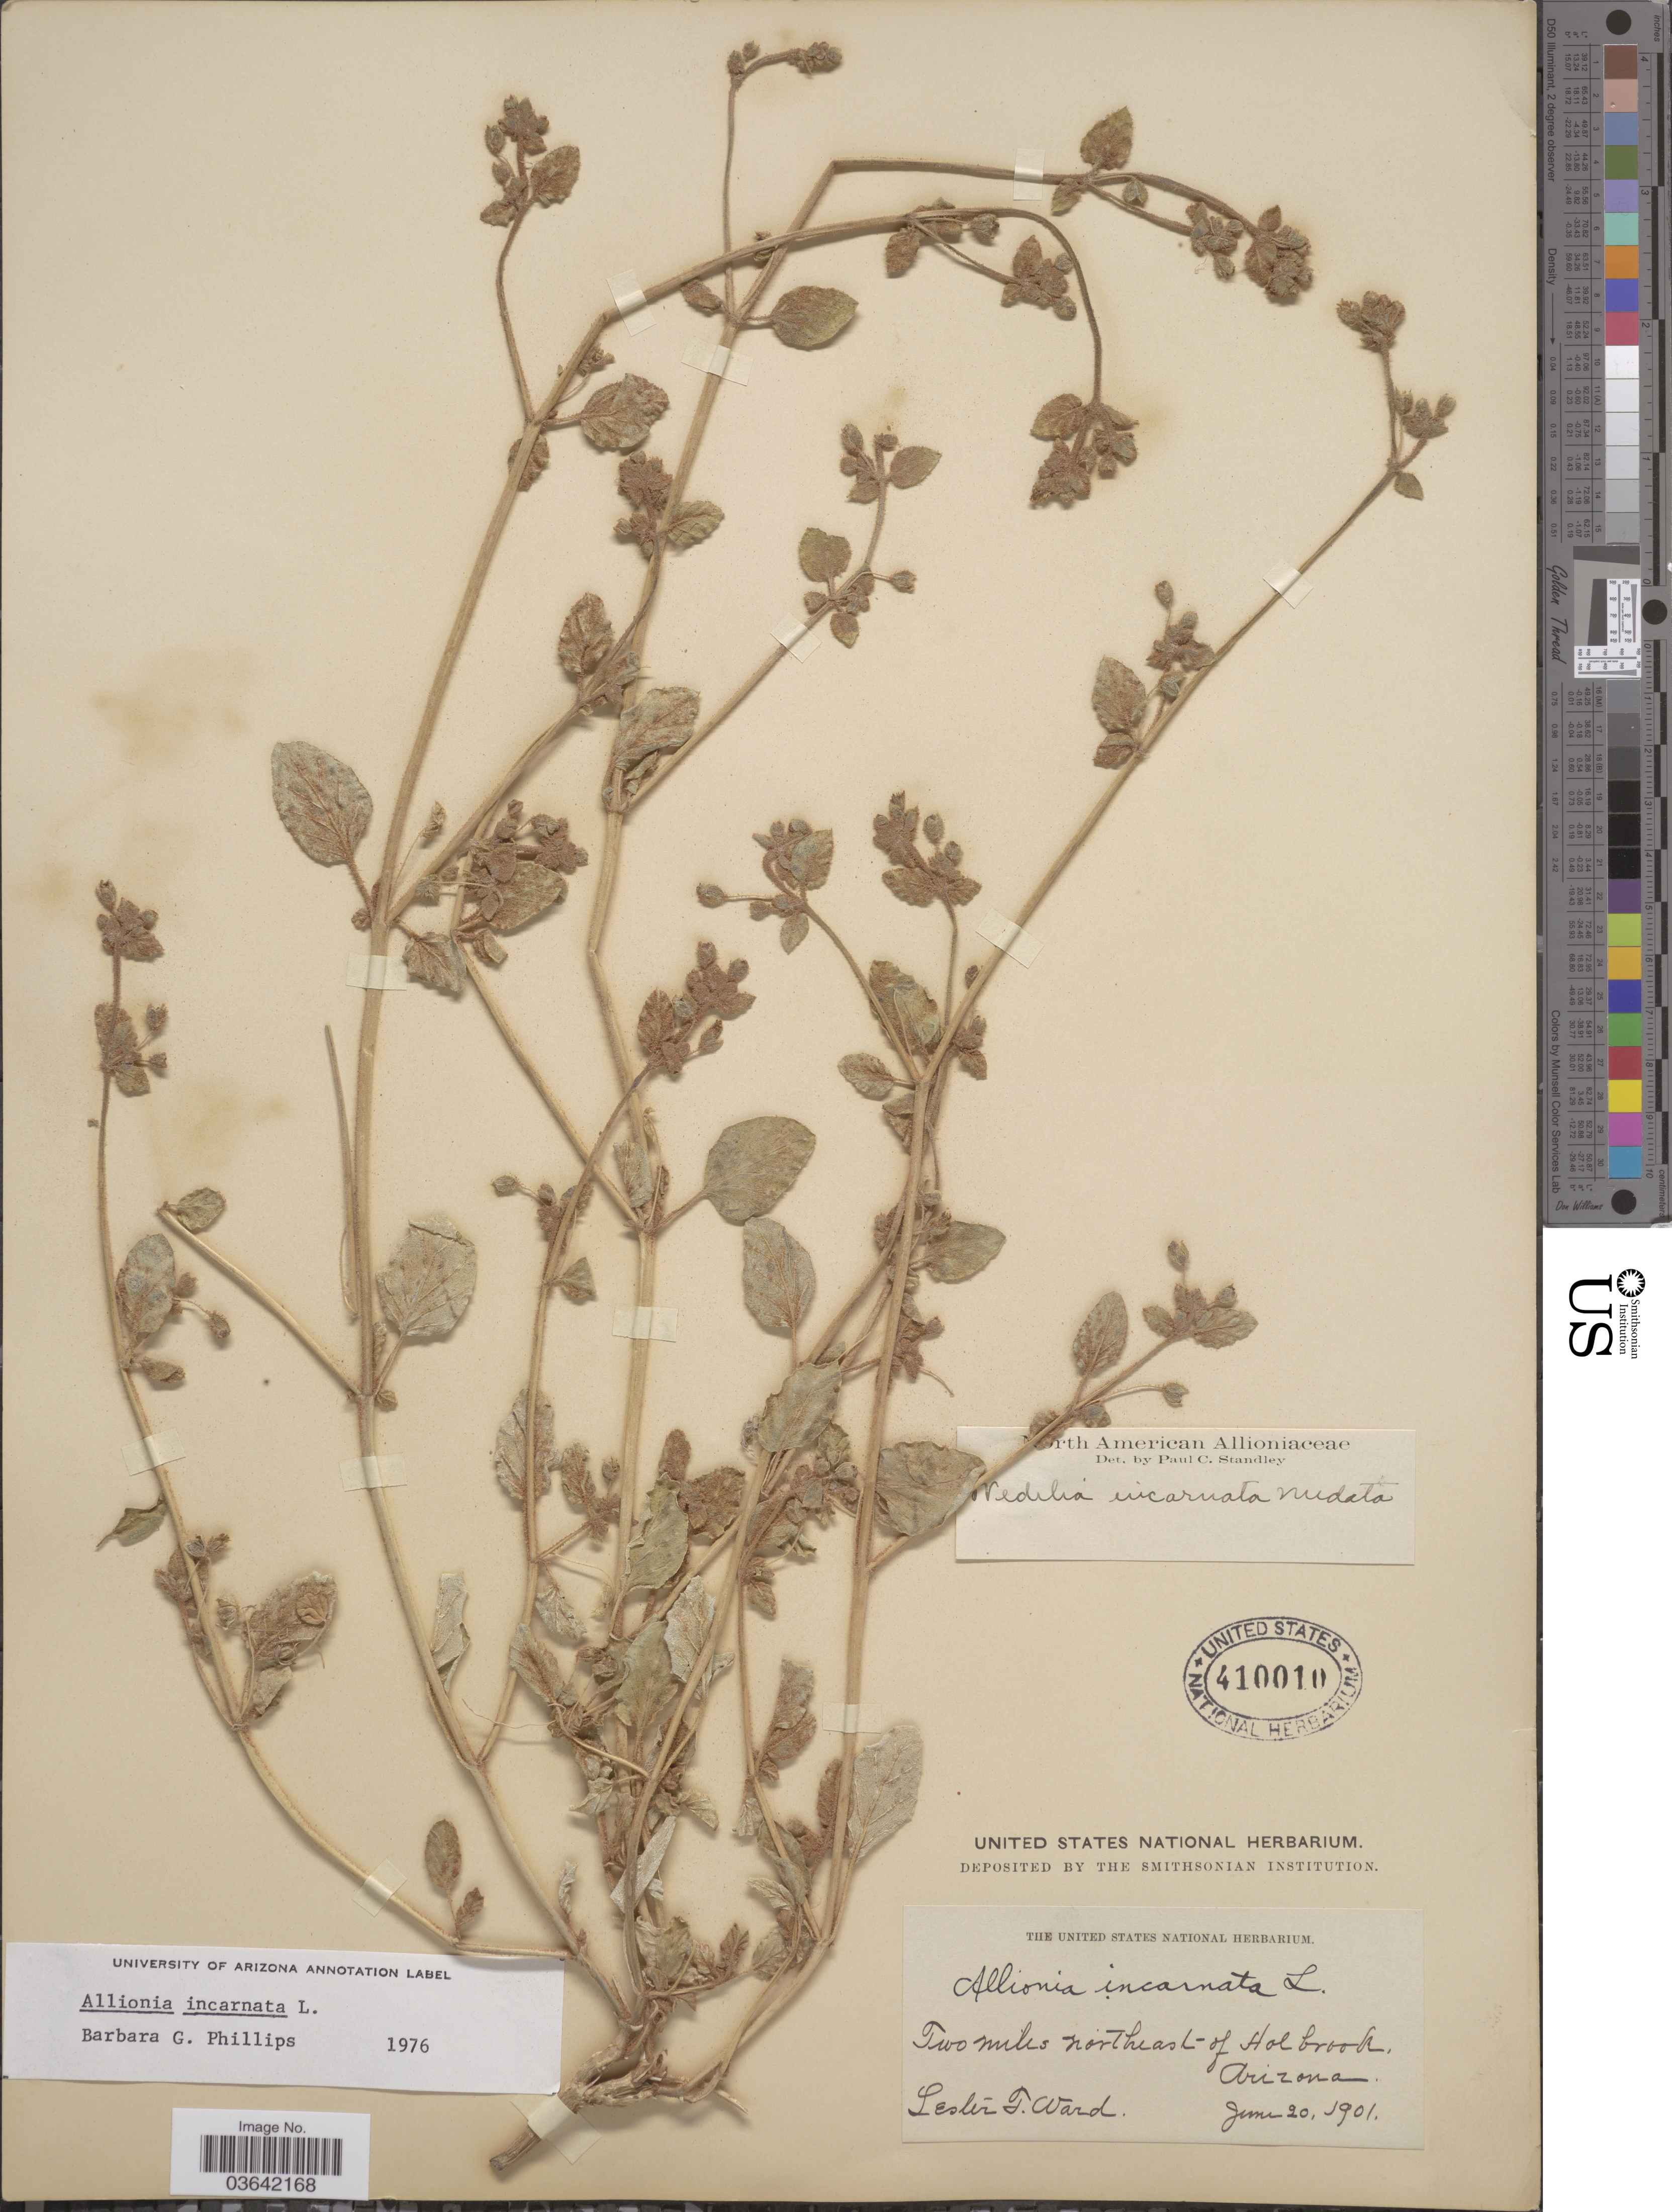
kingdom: Plantae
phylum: Tracheophyta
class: Magnoliopsida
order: Caryophyllales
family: Nyctaginaceae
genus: Allionia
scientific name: Allionia incarnata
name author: L.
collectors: L. F. Ward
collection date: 1901-06-20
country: United States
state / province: Arizona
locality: Two miles northeast of Holbrook.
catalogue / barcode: US 410010